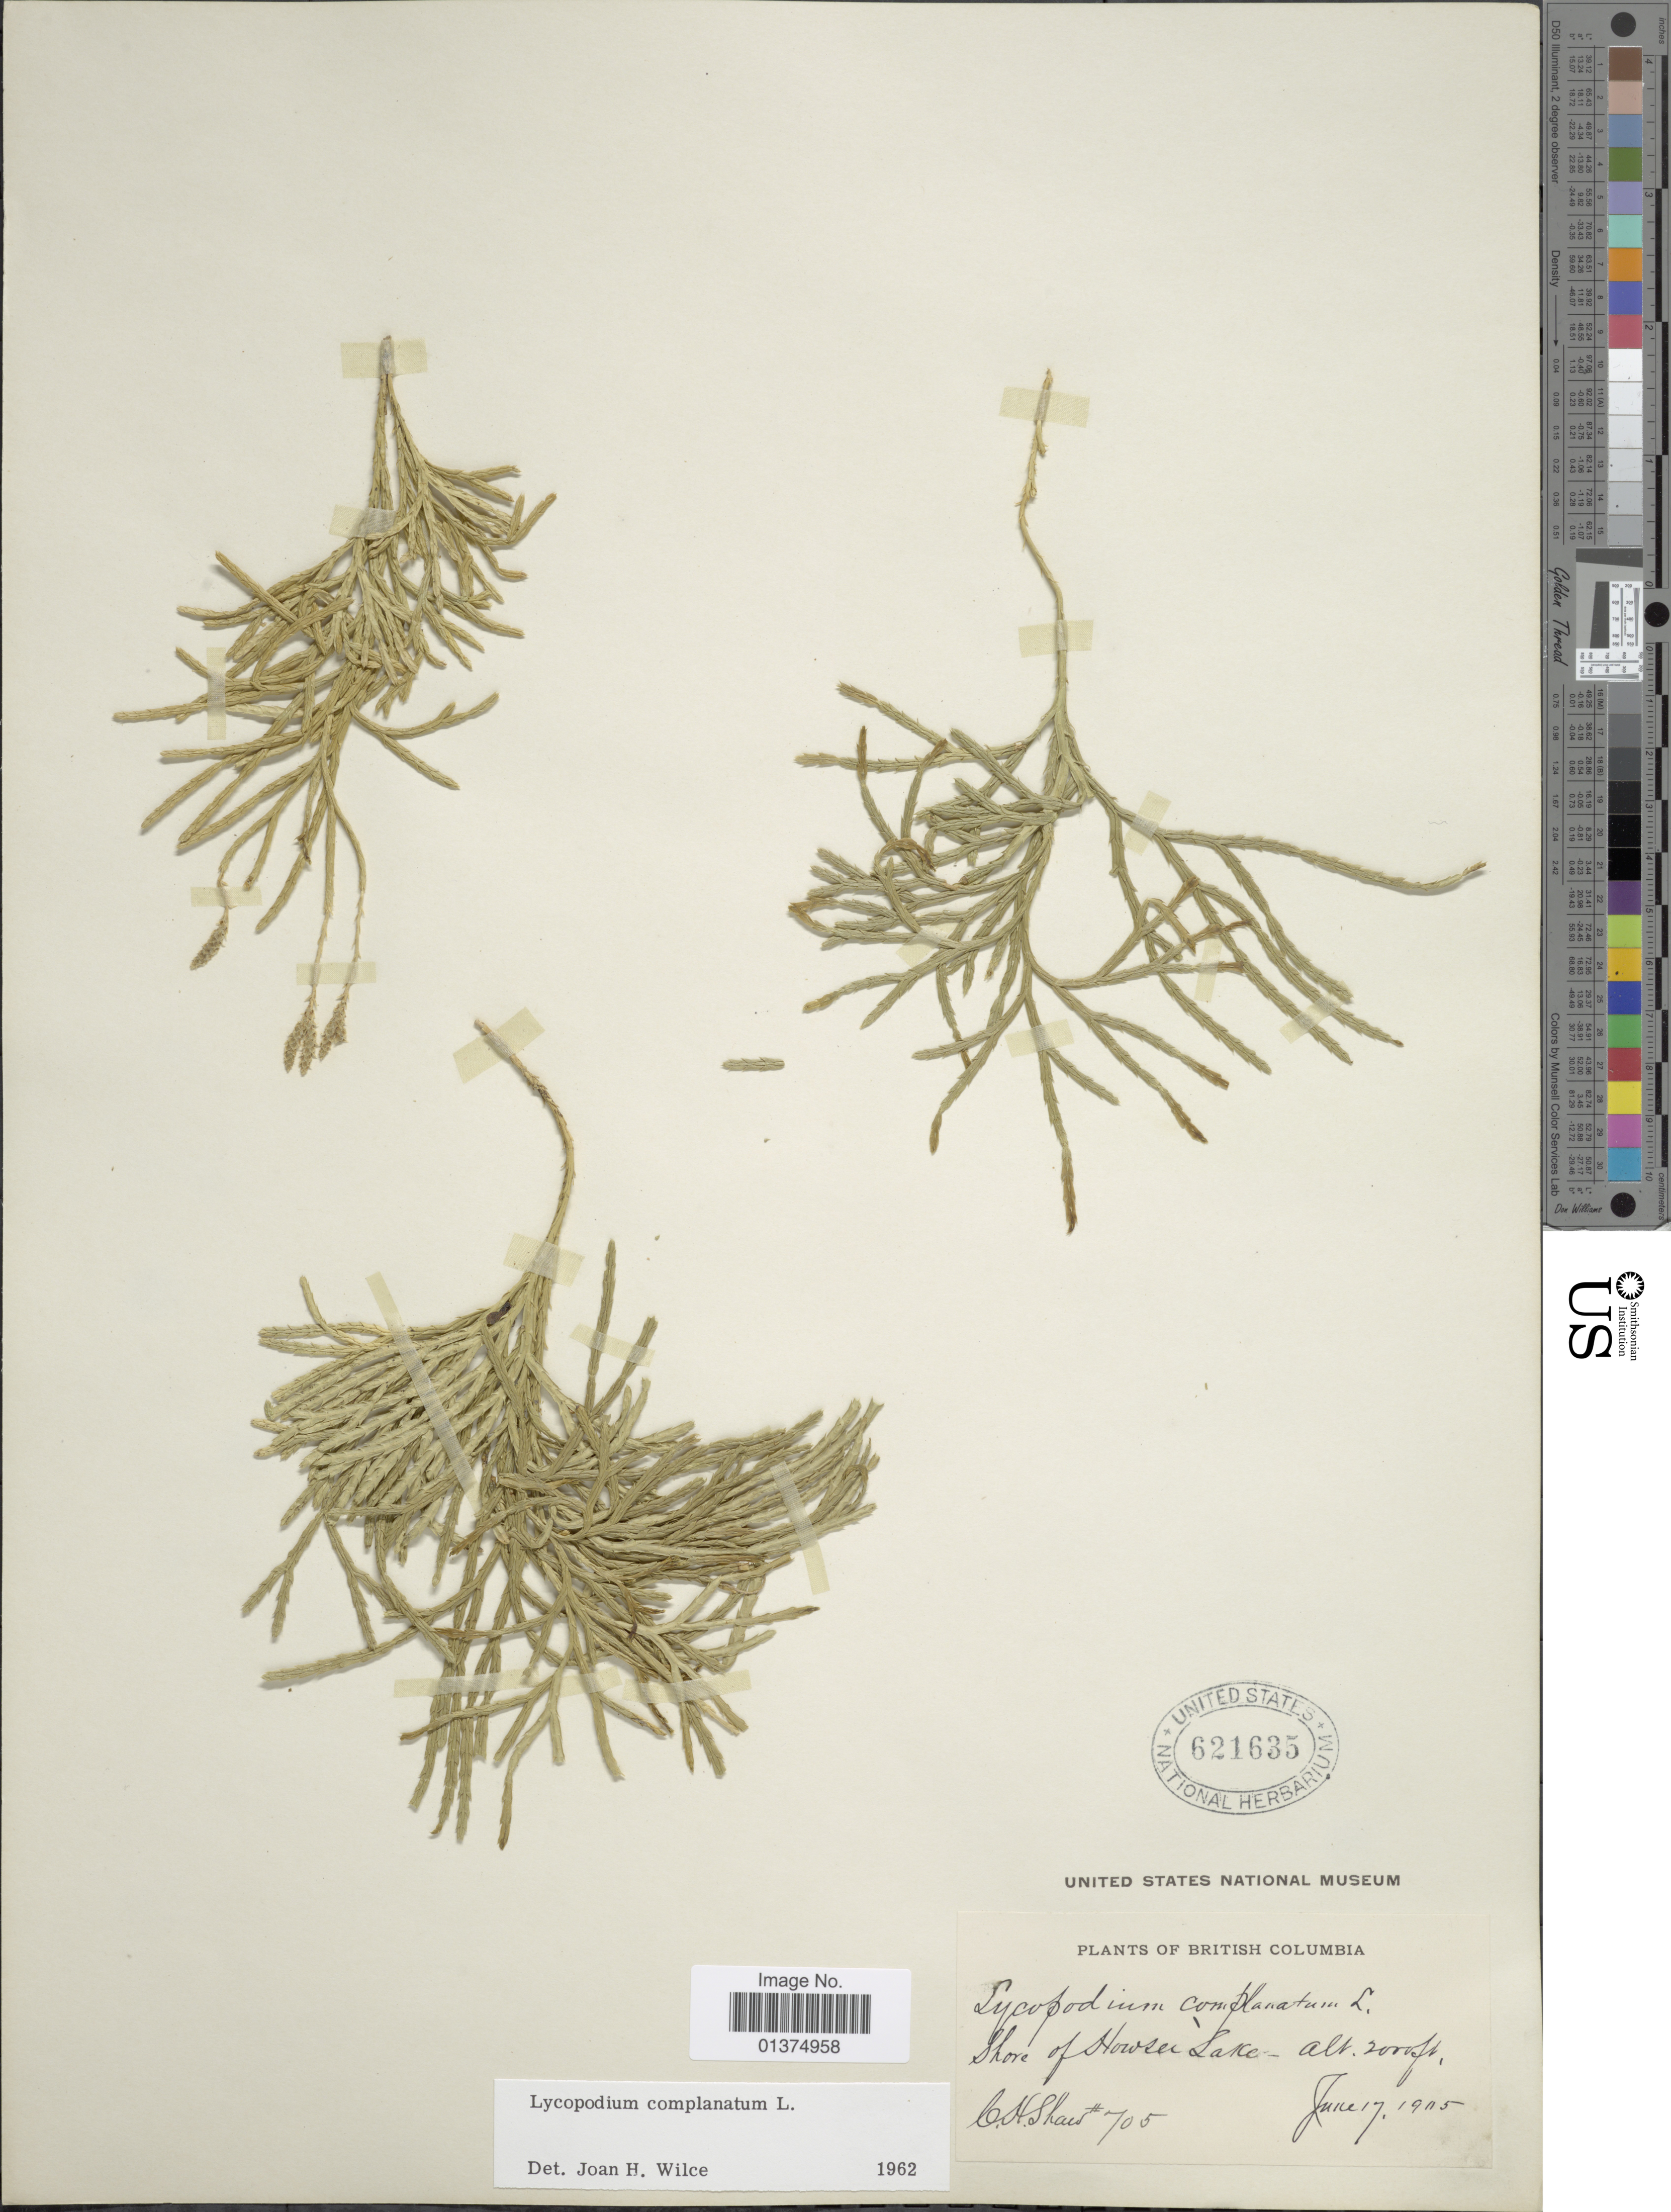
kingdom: Plantae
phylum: Tracheophyta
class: Lycopodiopsida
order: Lycopodiales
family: Lycopodiaceae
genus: Diphasiastrum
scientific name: Diphasiastrum complanatum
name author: (L.) Holub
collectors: C. H. Shaw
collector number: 705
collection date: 1905-06-17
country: Canada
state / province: British Columbia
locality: Shore of Howse Lake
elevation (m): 610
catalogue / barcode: US 621635